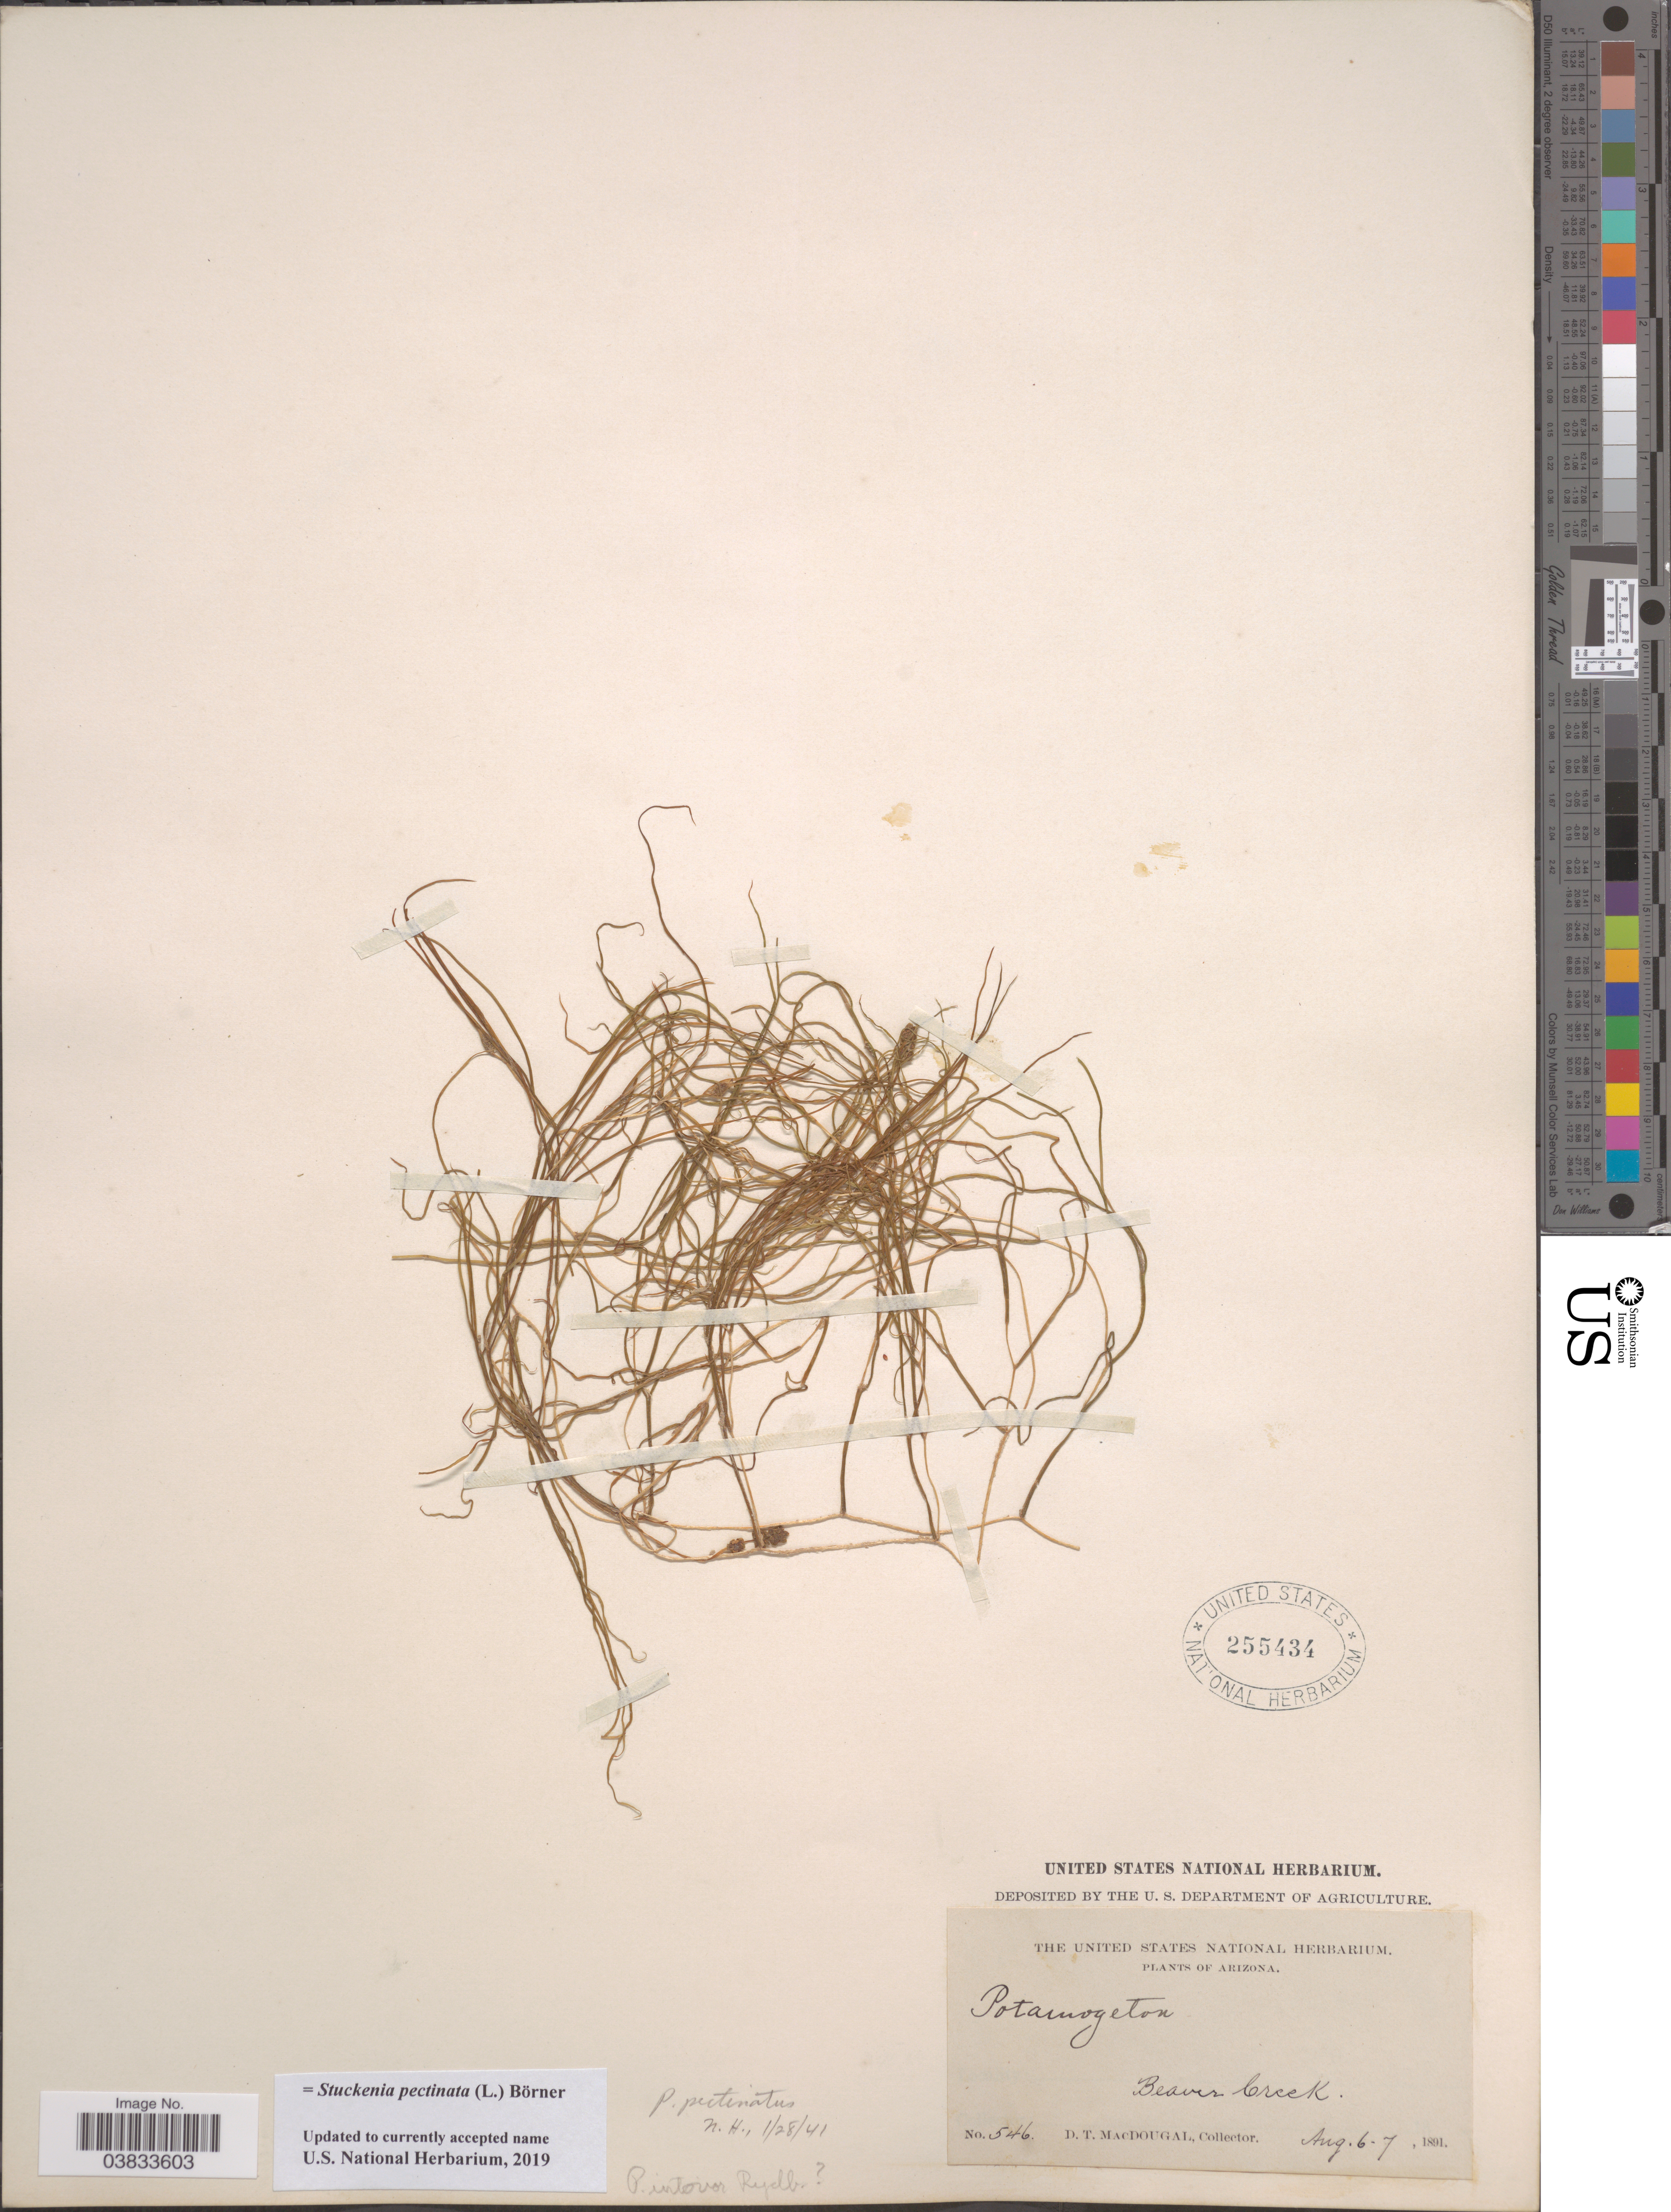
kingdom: Plantae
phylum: Tracheophyta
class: Liliopsida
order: Alismatales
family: Potamogetonaceae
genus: Stuckenia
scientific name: Stuckenia pectinata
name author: (L.) Börner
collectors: D. T. MacDougal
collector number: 546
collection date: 1891-08-06/1891-08-07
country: United States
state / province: Arizona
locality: Beaver Creek.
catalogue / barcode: US 255434